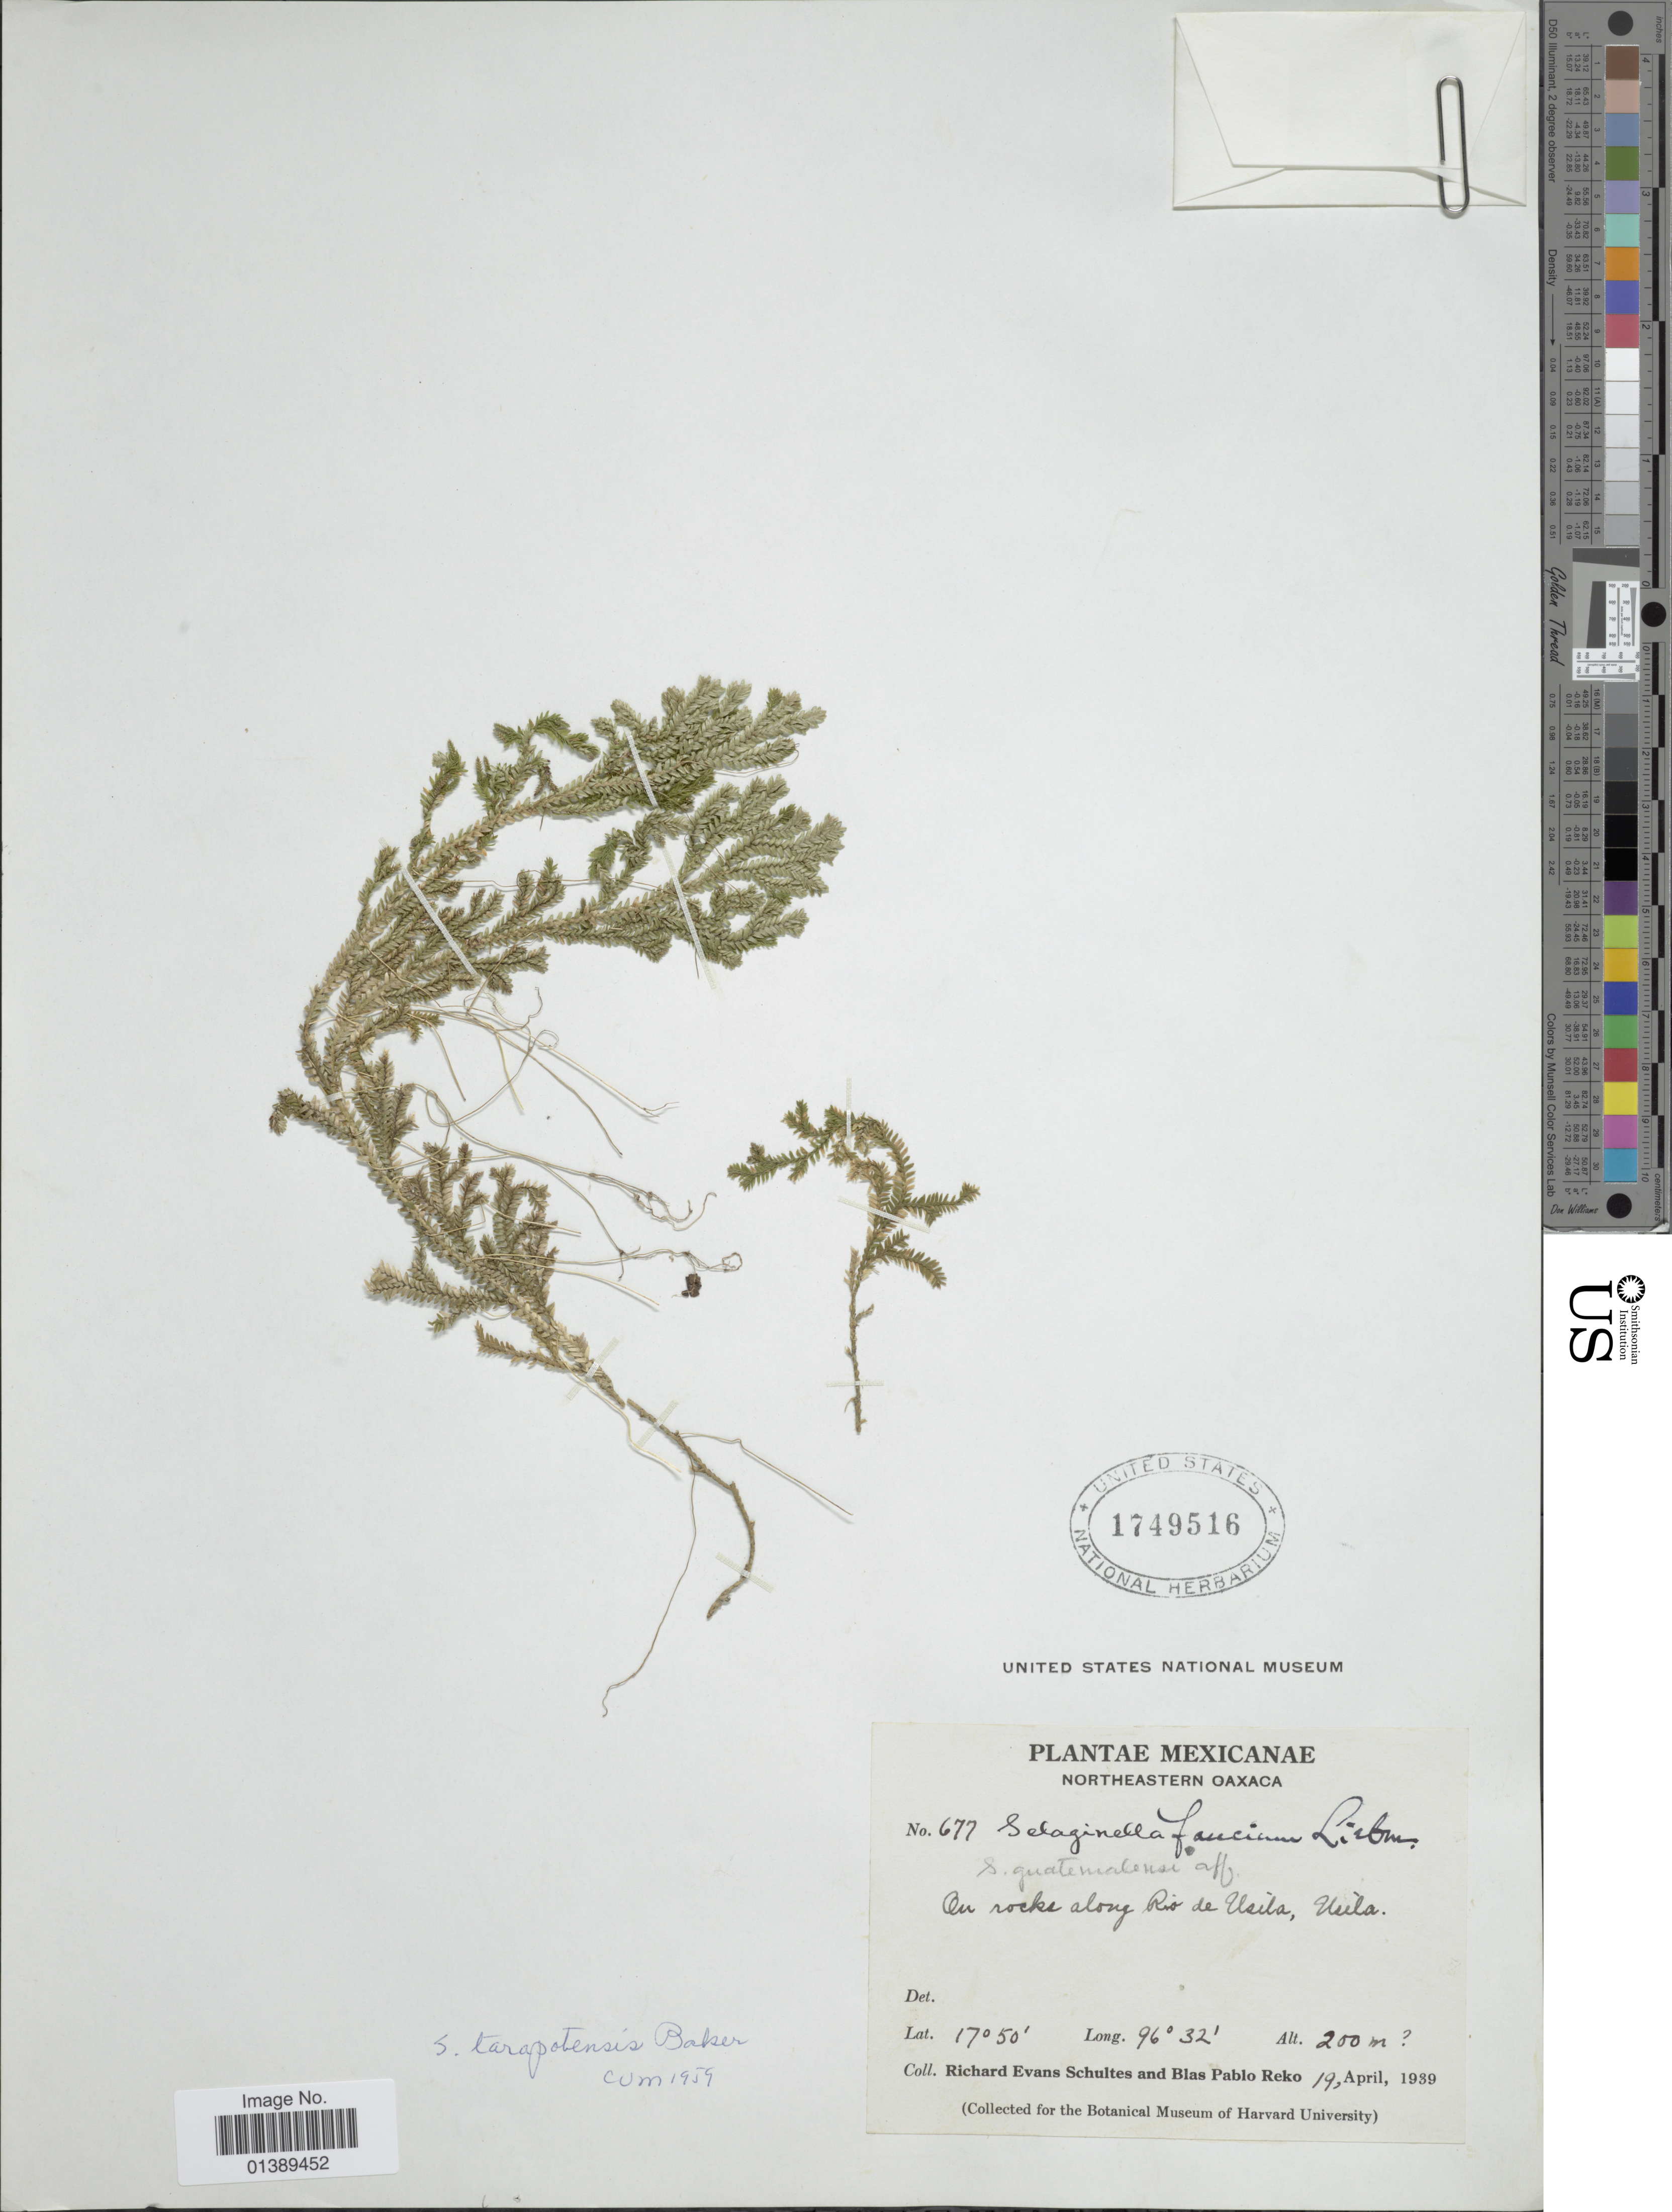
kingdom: Plantae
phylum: Tracheophyta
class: Lycopodiopsida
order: Selaginellales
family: Selaginellaceae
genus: Selaginella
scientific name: Selaginella tarapotensis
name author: Baker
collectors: R. E. Schultes & B. P. Reko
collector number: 677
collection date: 1939-04-19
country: Mexico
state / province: Oaxaca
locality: Northeastern Oaxaca, On rocks along Rio de Usila, Usila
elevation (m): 200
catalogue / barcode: US 1749516